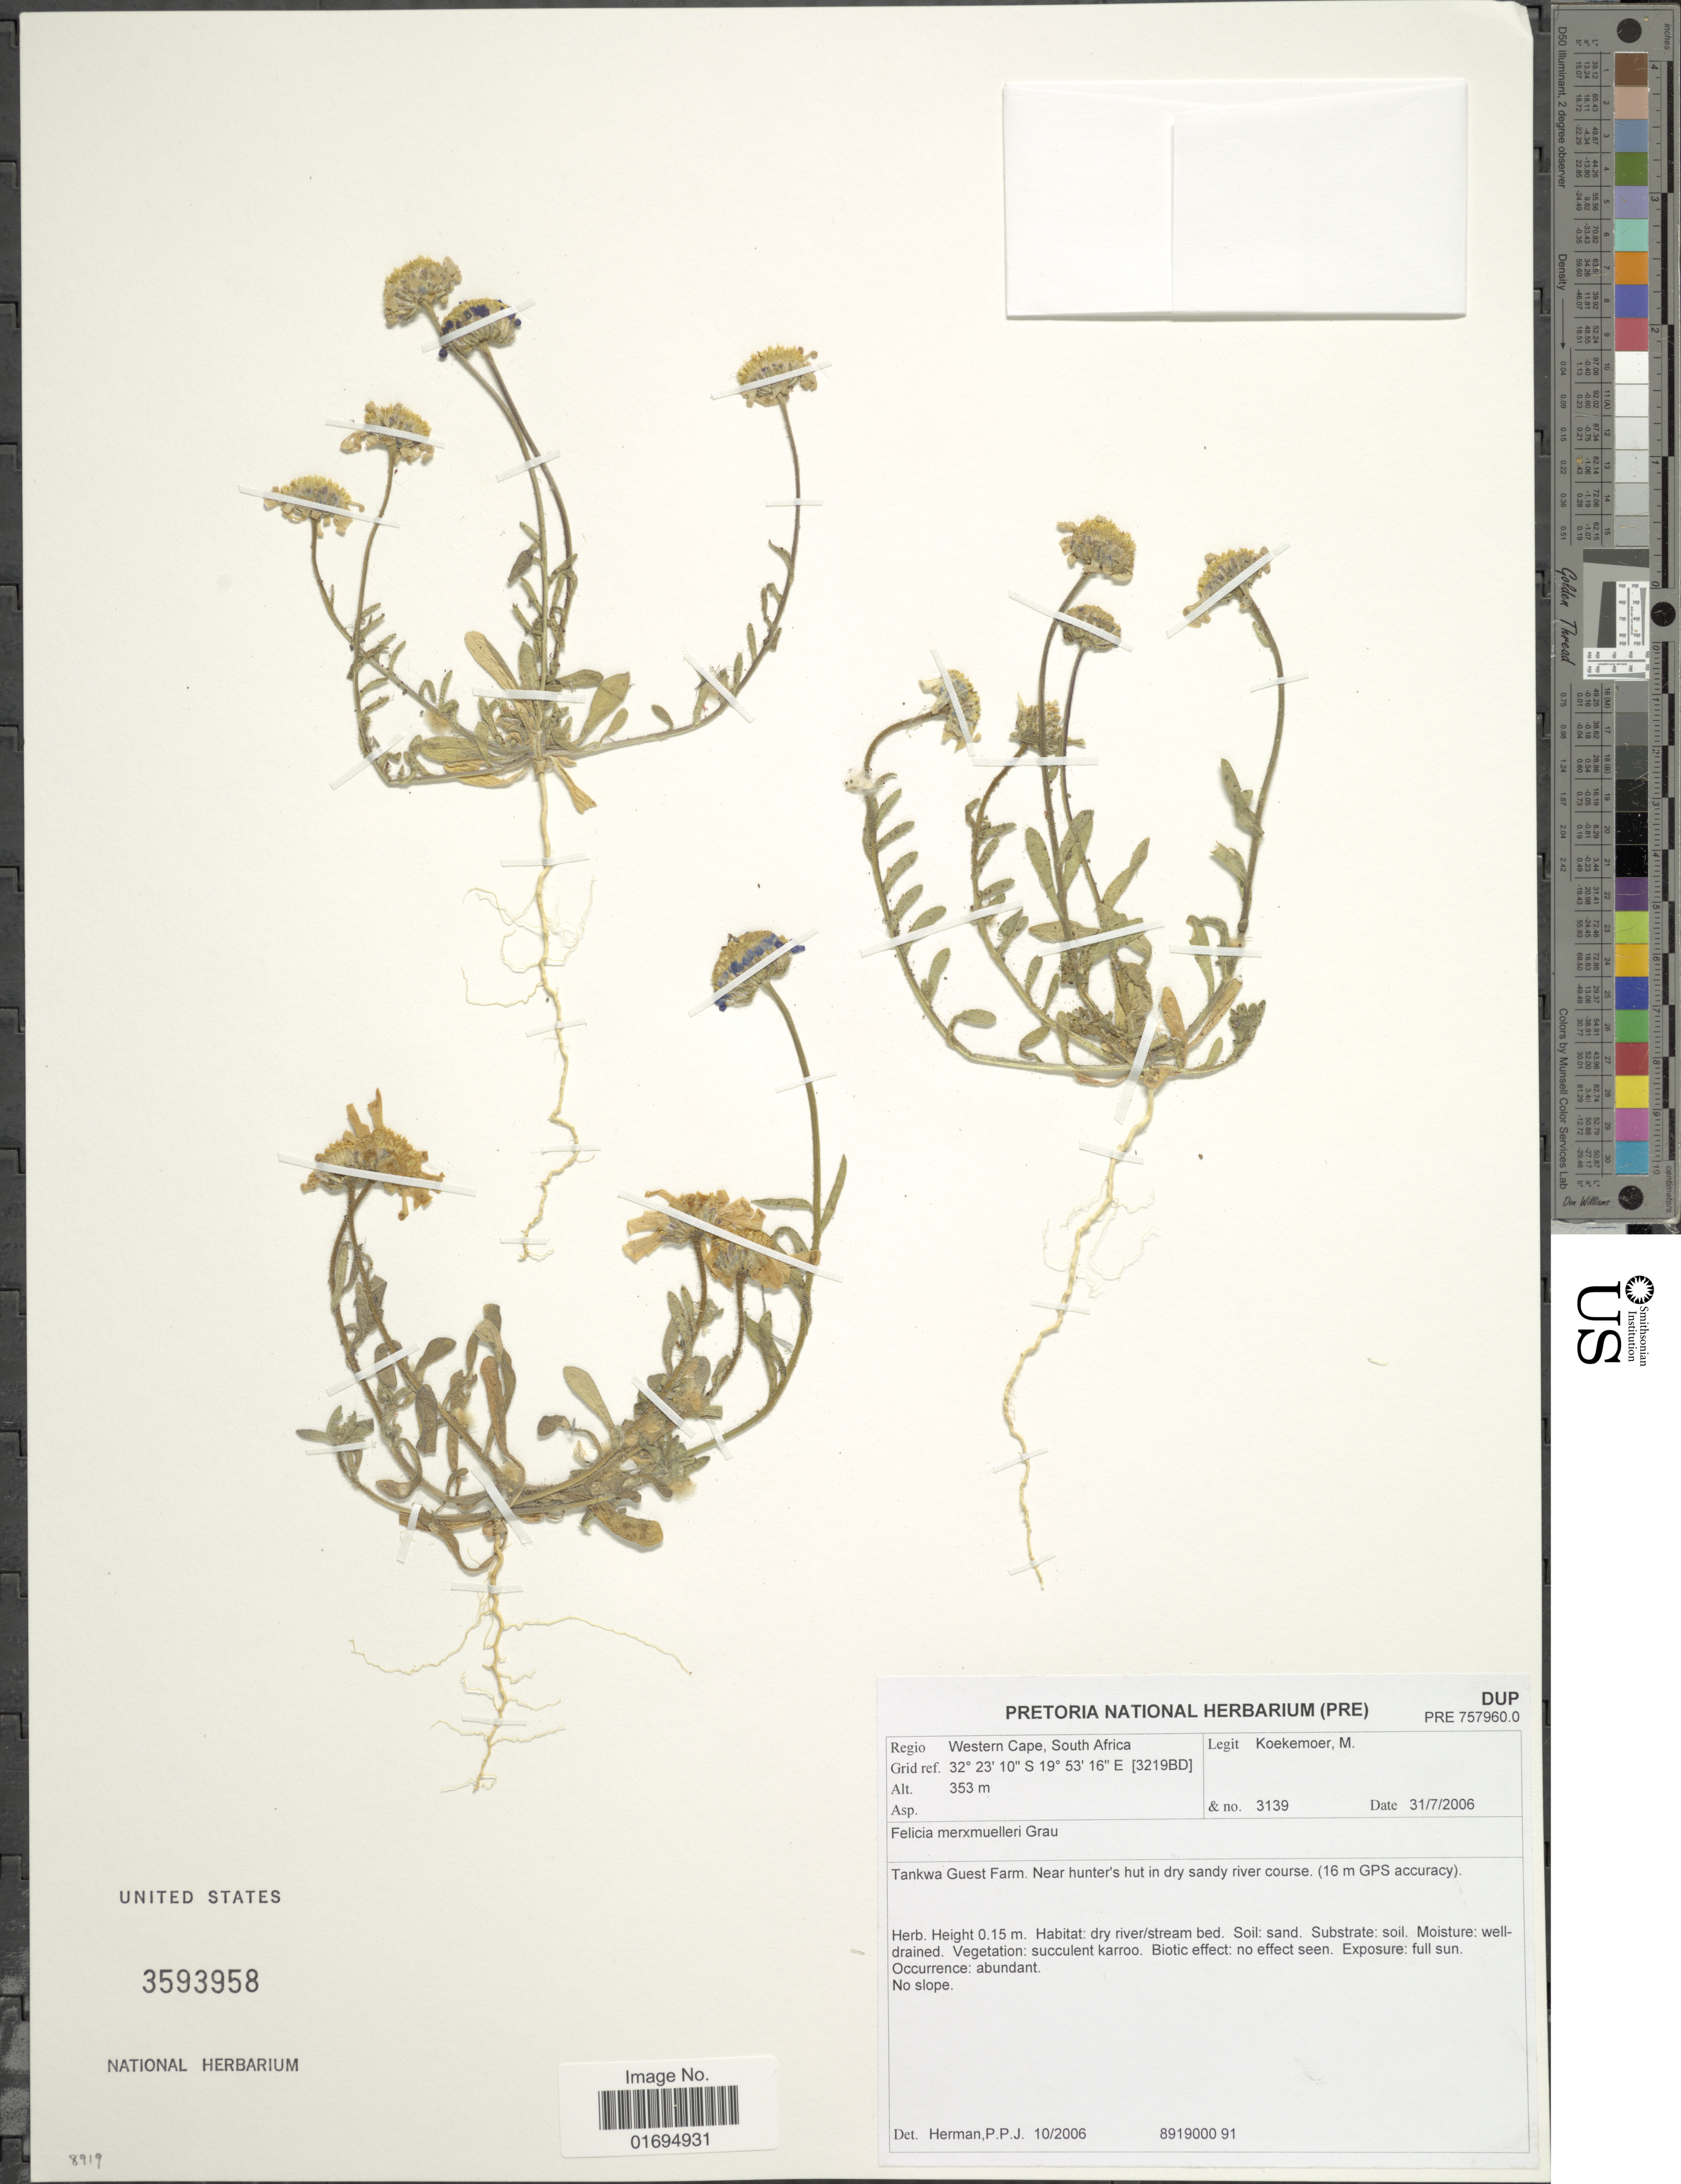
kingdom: Plantae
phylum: Tracheophyta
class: Magnoliopsida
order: Asterales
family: Asteraceae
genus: Felicia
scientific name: Felicia merxmuelleri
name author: Grau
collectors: M. Koekemoer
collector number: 3139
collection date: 2005-07-31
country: South Africa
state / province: Western Cape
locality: Tankwa Guest Farm, near Hunter's hut in dry sandy river course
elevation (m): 353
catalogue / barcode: US 3593958